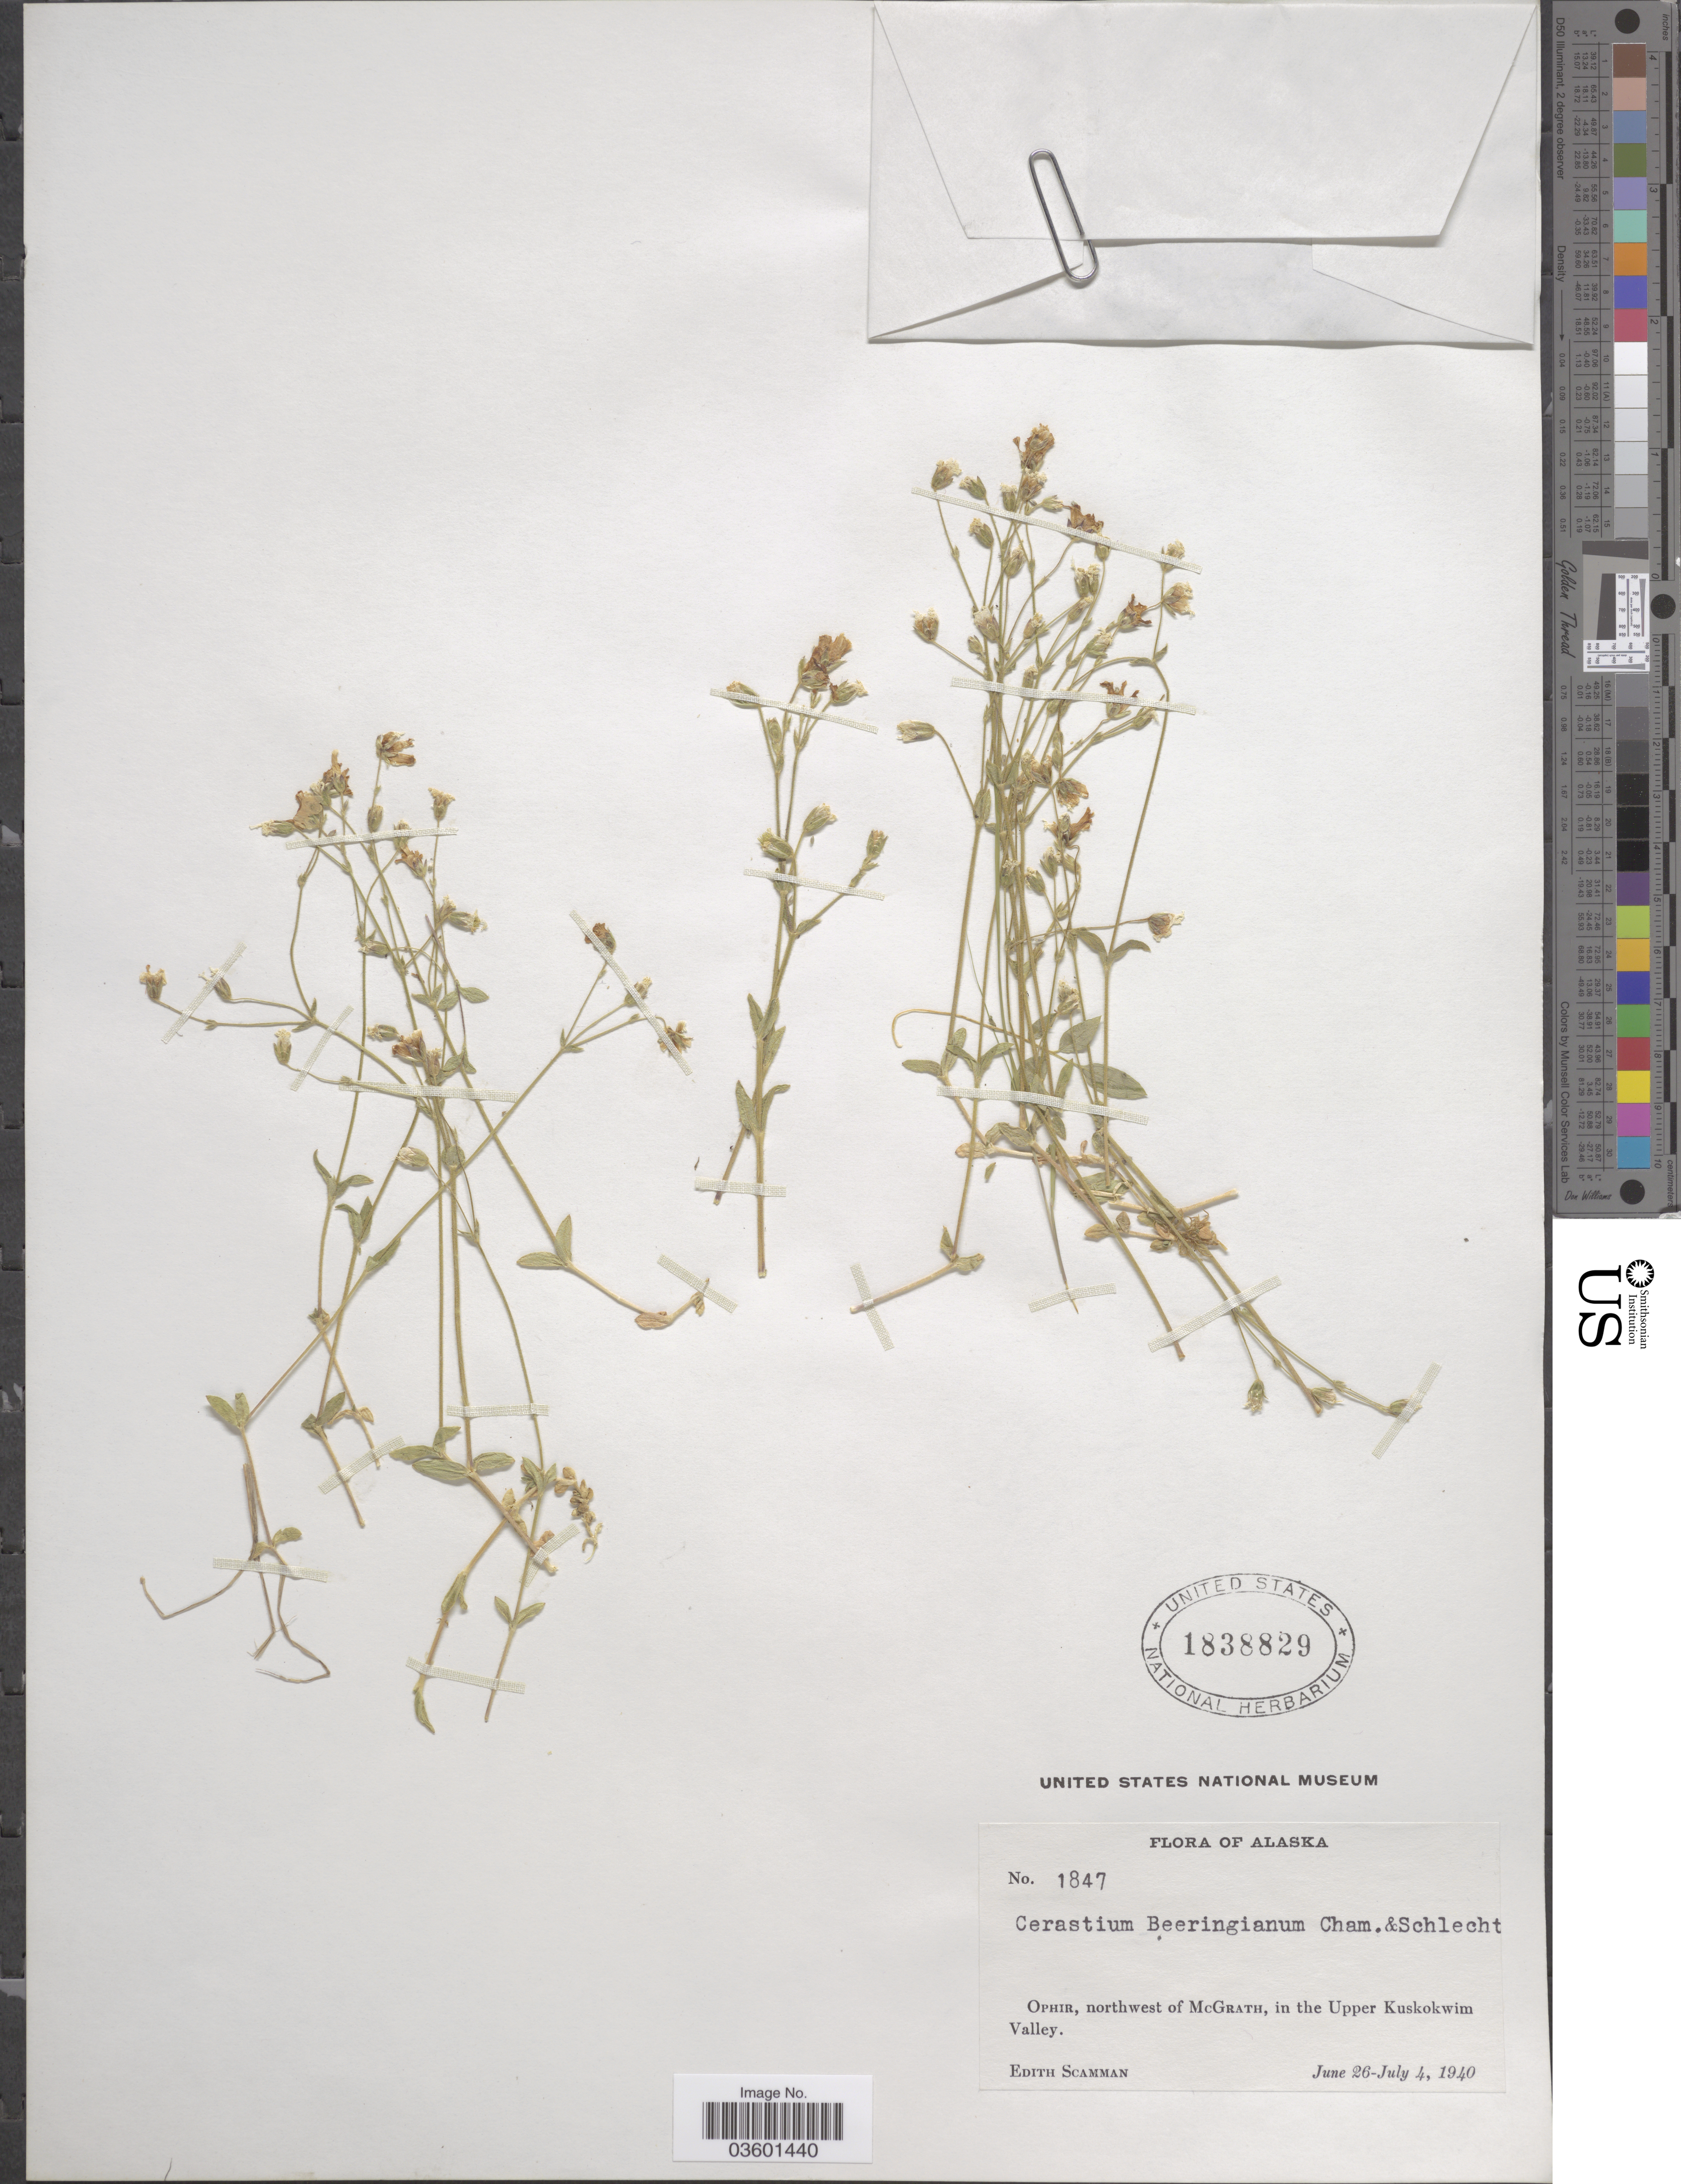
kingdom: Plantae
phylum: Tracheophyta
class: Magnoliopsida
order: Caryophyllales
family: Caryophyllaceae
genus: Cerastium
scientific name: Cerastium beeringianum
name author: Cham. & Schltdl.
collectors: E. Scamman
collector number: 1847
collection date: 1940-06-26/1940-07-04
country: United States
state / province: Alaska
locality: Ophir, northwest of McGrath, in the Upper Kuskokwim Valley.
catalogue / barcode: US 1838829